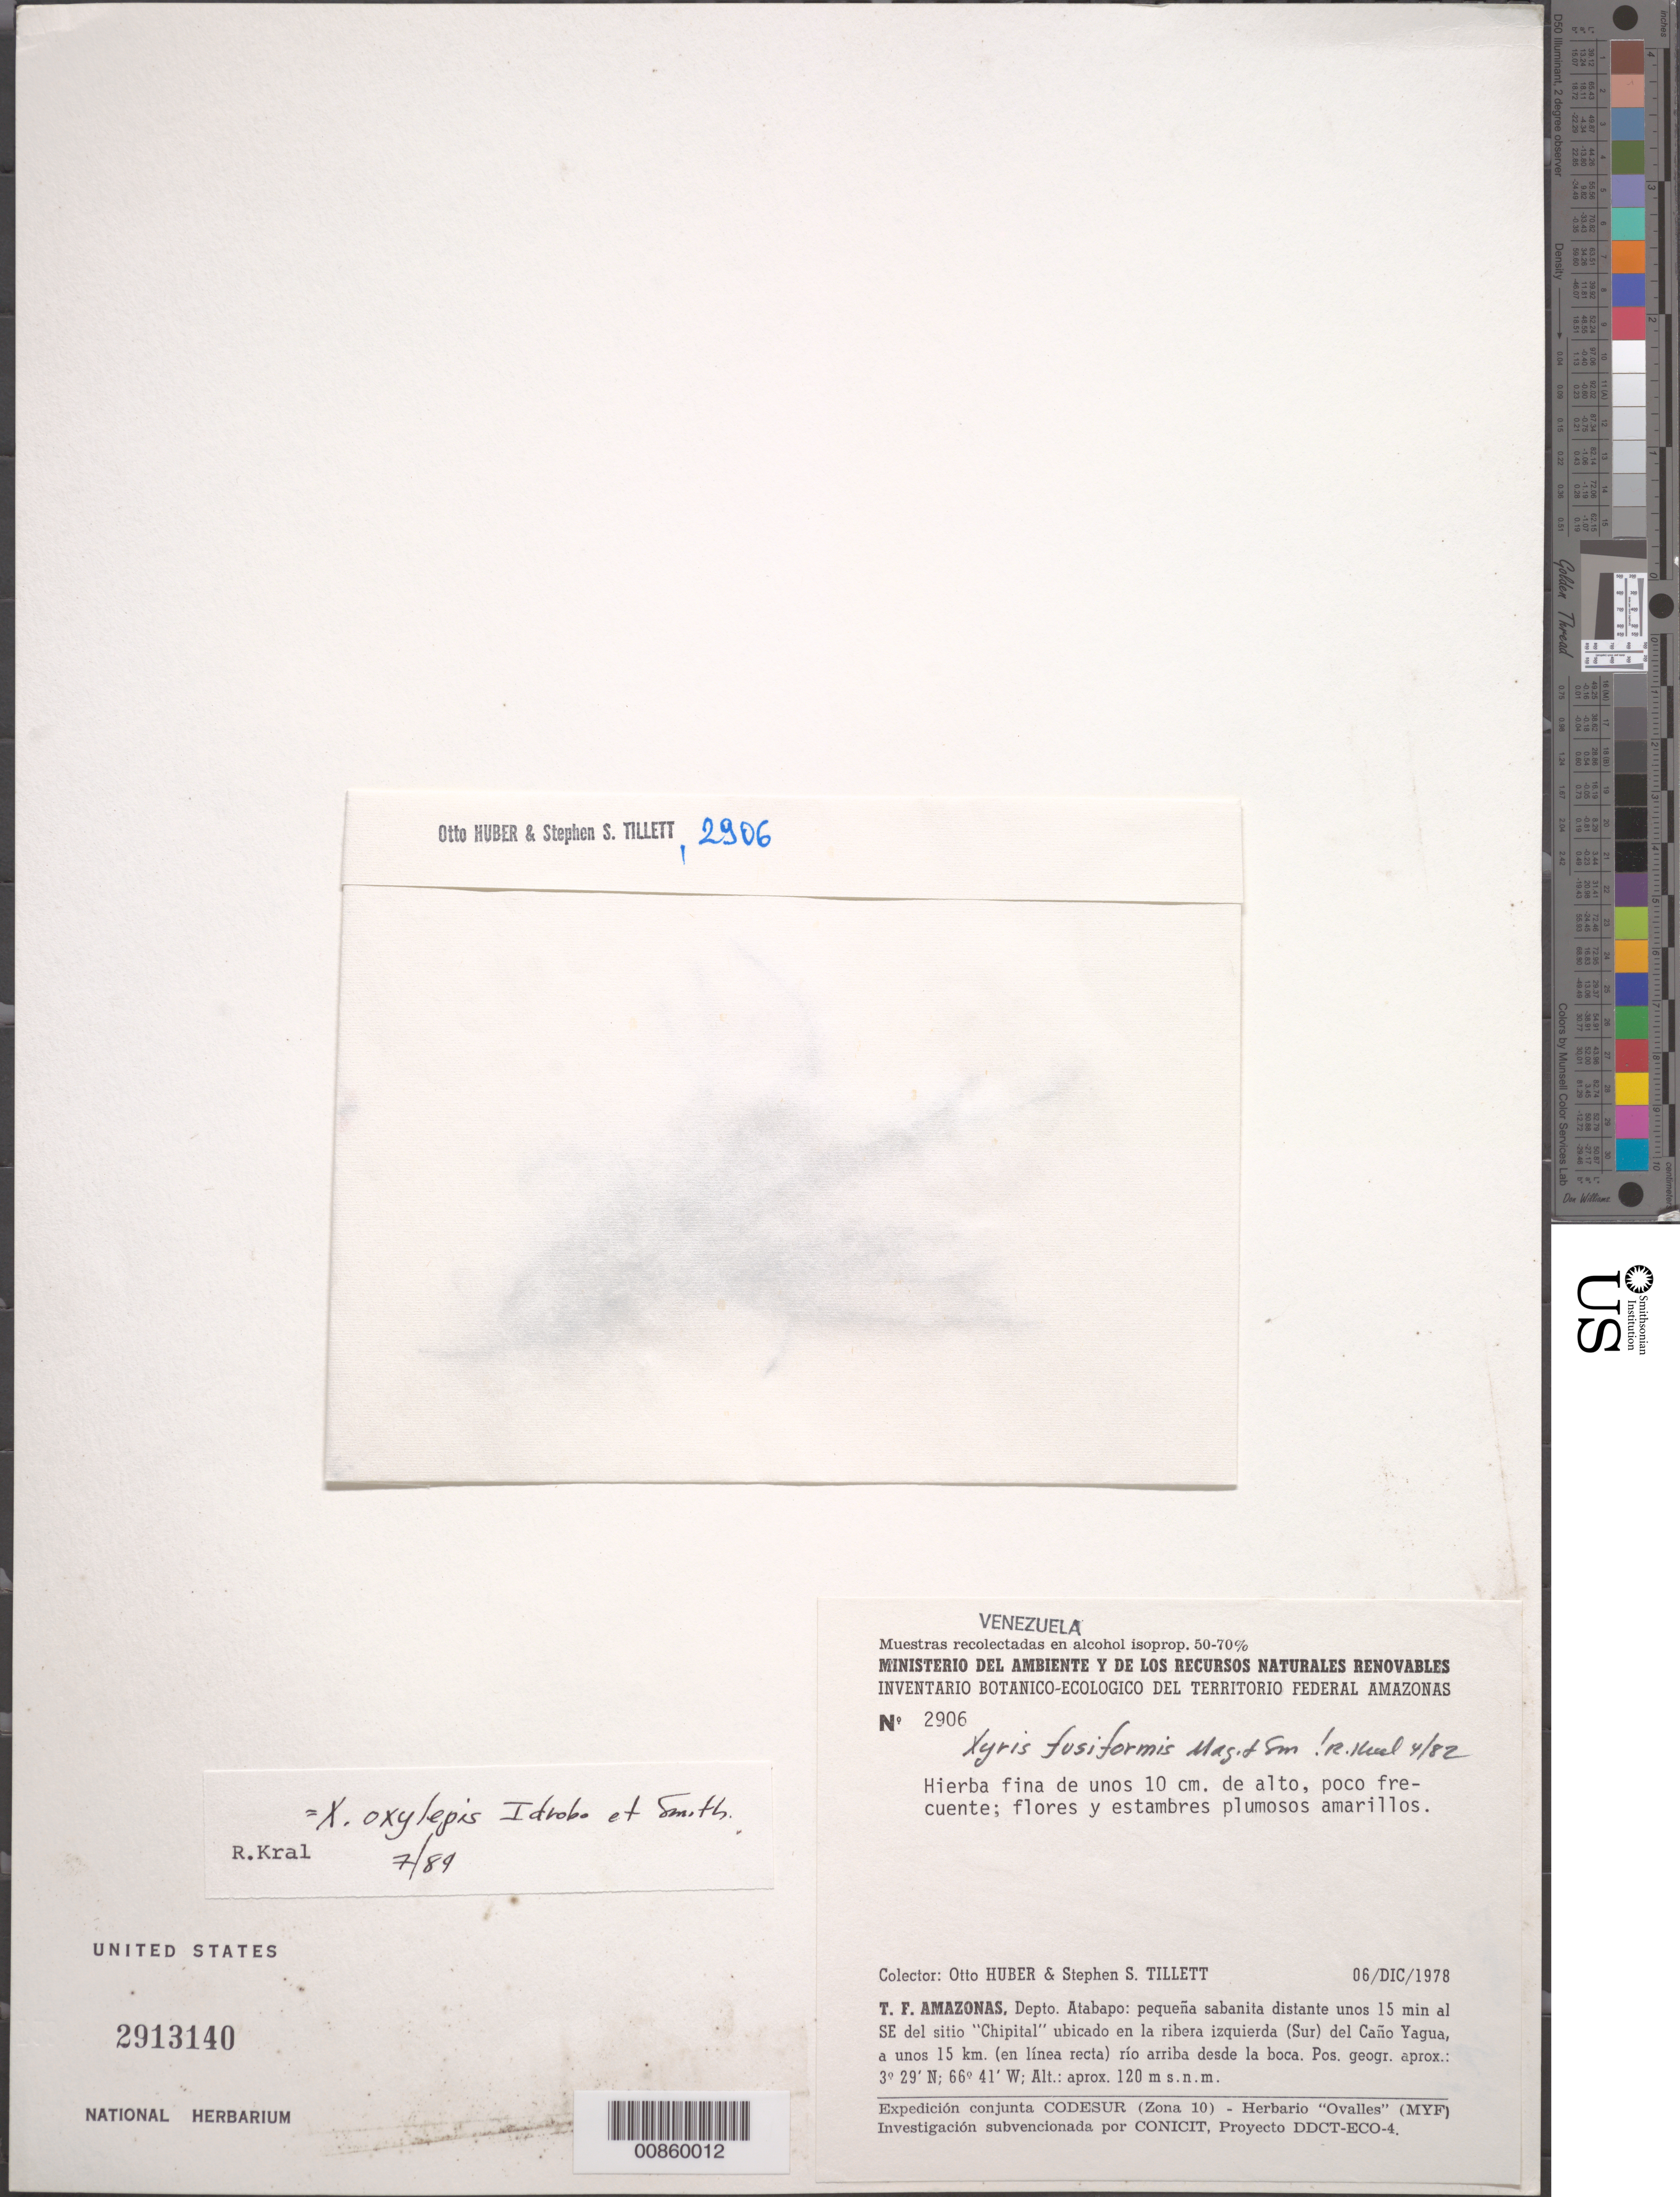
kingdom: Plantae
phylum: Tracheophyta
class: Liliopsida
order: Poales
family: Xyridaceae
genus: Xyris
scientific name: Xyris oxylepis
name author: Idrobo & L.B. Sm.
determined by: Kral, Robert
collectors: O. Huber & S. S. Tillett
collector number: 2906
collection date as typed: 6-Dec-78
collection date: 1978-12-06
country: Venezuela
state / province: Amazonas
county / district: Atabapo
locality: Caño Yagua, en la ribera izquierda ( Sur), 15 min SE del sitio "Chipital"; 15 km (en línea recta) río arriba desde la boca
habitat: Pequeña sabanita.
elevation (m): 120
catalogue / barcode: US 2913140